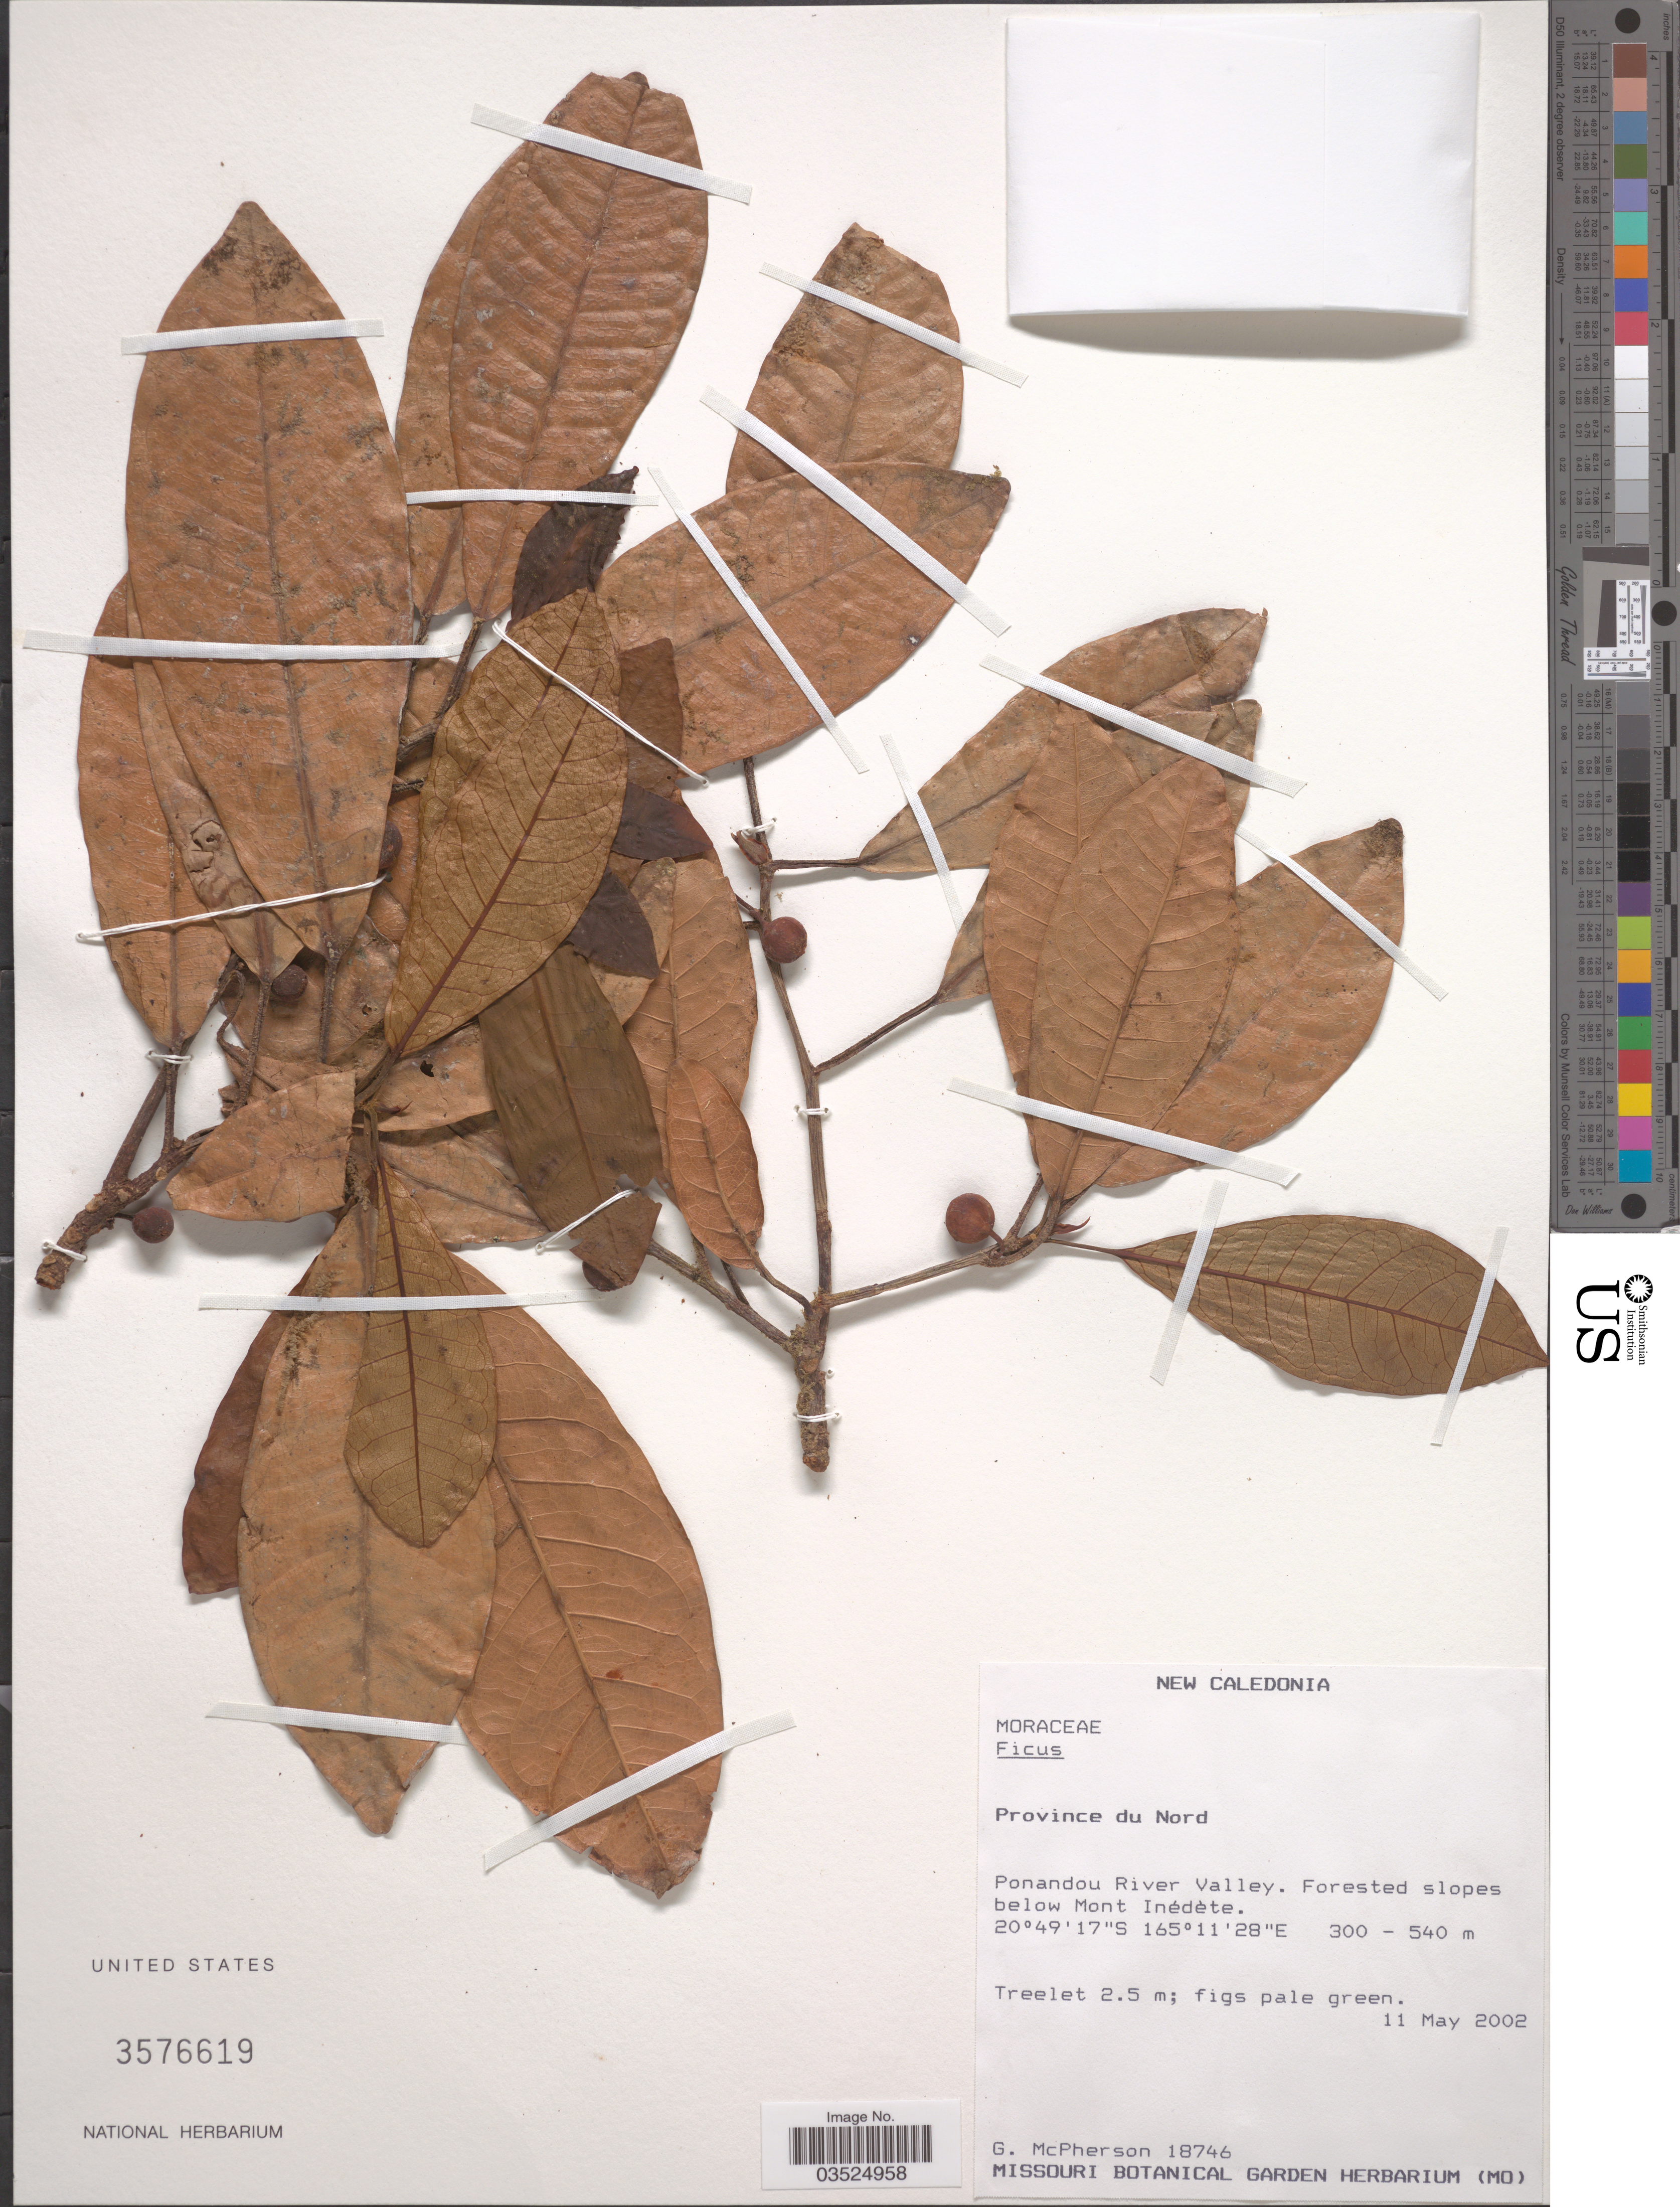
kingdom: Plantae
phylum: Tracheophyta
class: Magnoliopsida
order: Rosales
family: Moraceae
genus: Ficus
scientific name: Ficus sp.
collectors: G. McPherson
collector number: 18746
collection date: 2002-05-11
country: New Caledonia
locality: Province du Nord. Ponandou River Valley. Forested slopes below Mont Inédète.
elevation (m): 300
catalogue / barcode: US 3576619